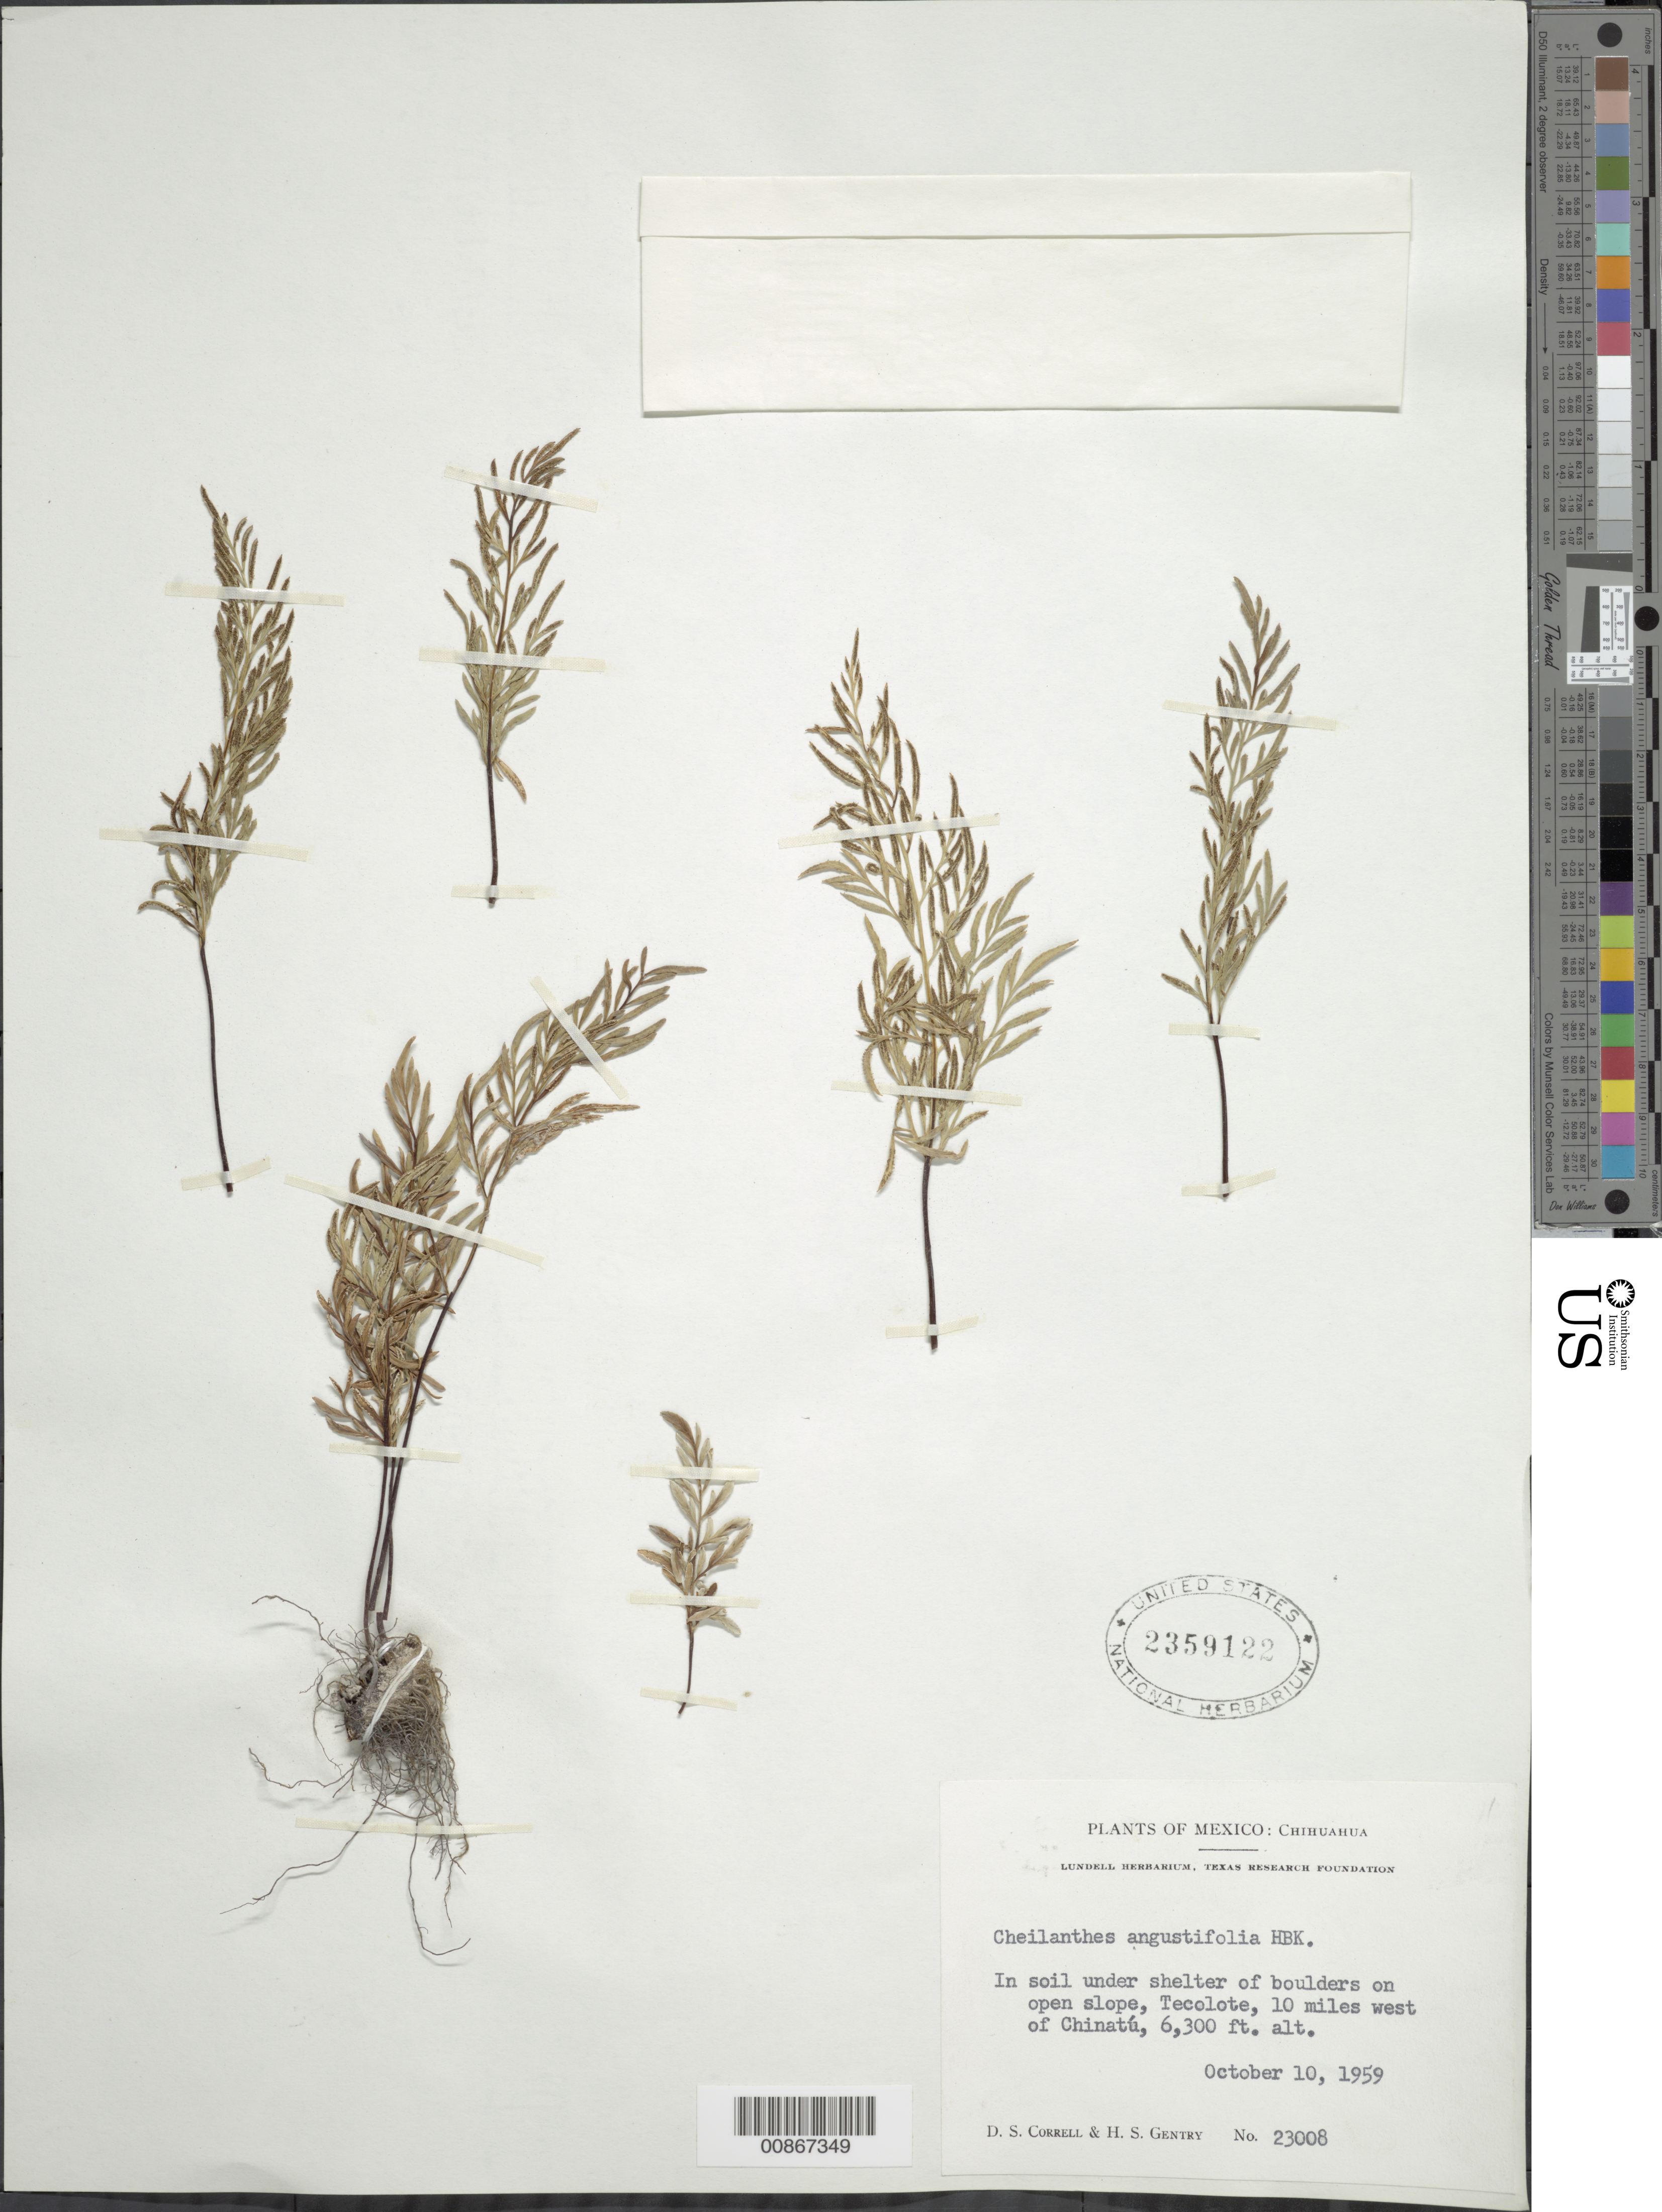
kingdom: Plantae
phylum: Tracheophyta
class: Polypodiopsida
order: Polypodiales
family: Pteridaceae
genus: Gaga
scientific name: Gaga angustifolia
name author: (Kunth) Fay W. Li & Windham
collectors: D. S. Correll & H. S. Gentry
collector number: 23008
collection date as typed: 10 Oct 1959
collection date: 1959-10-10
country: Mexico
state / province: Chihuahua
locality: Tecolote, 10 miles west of Chinatú.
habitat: In soil under shelter of boulders on open slope.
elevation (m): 1920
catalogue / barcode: US 2359122